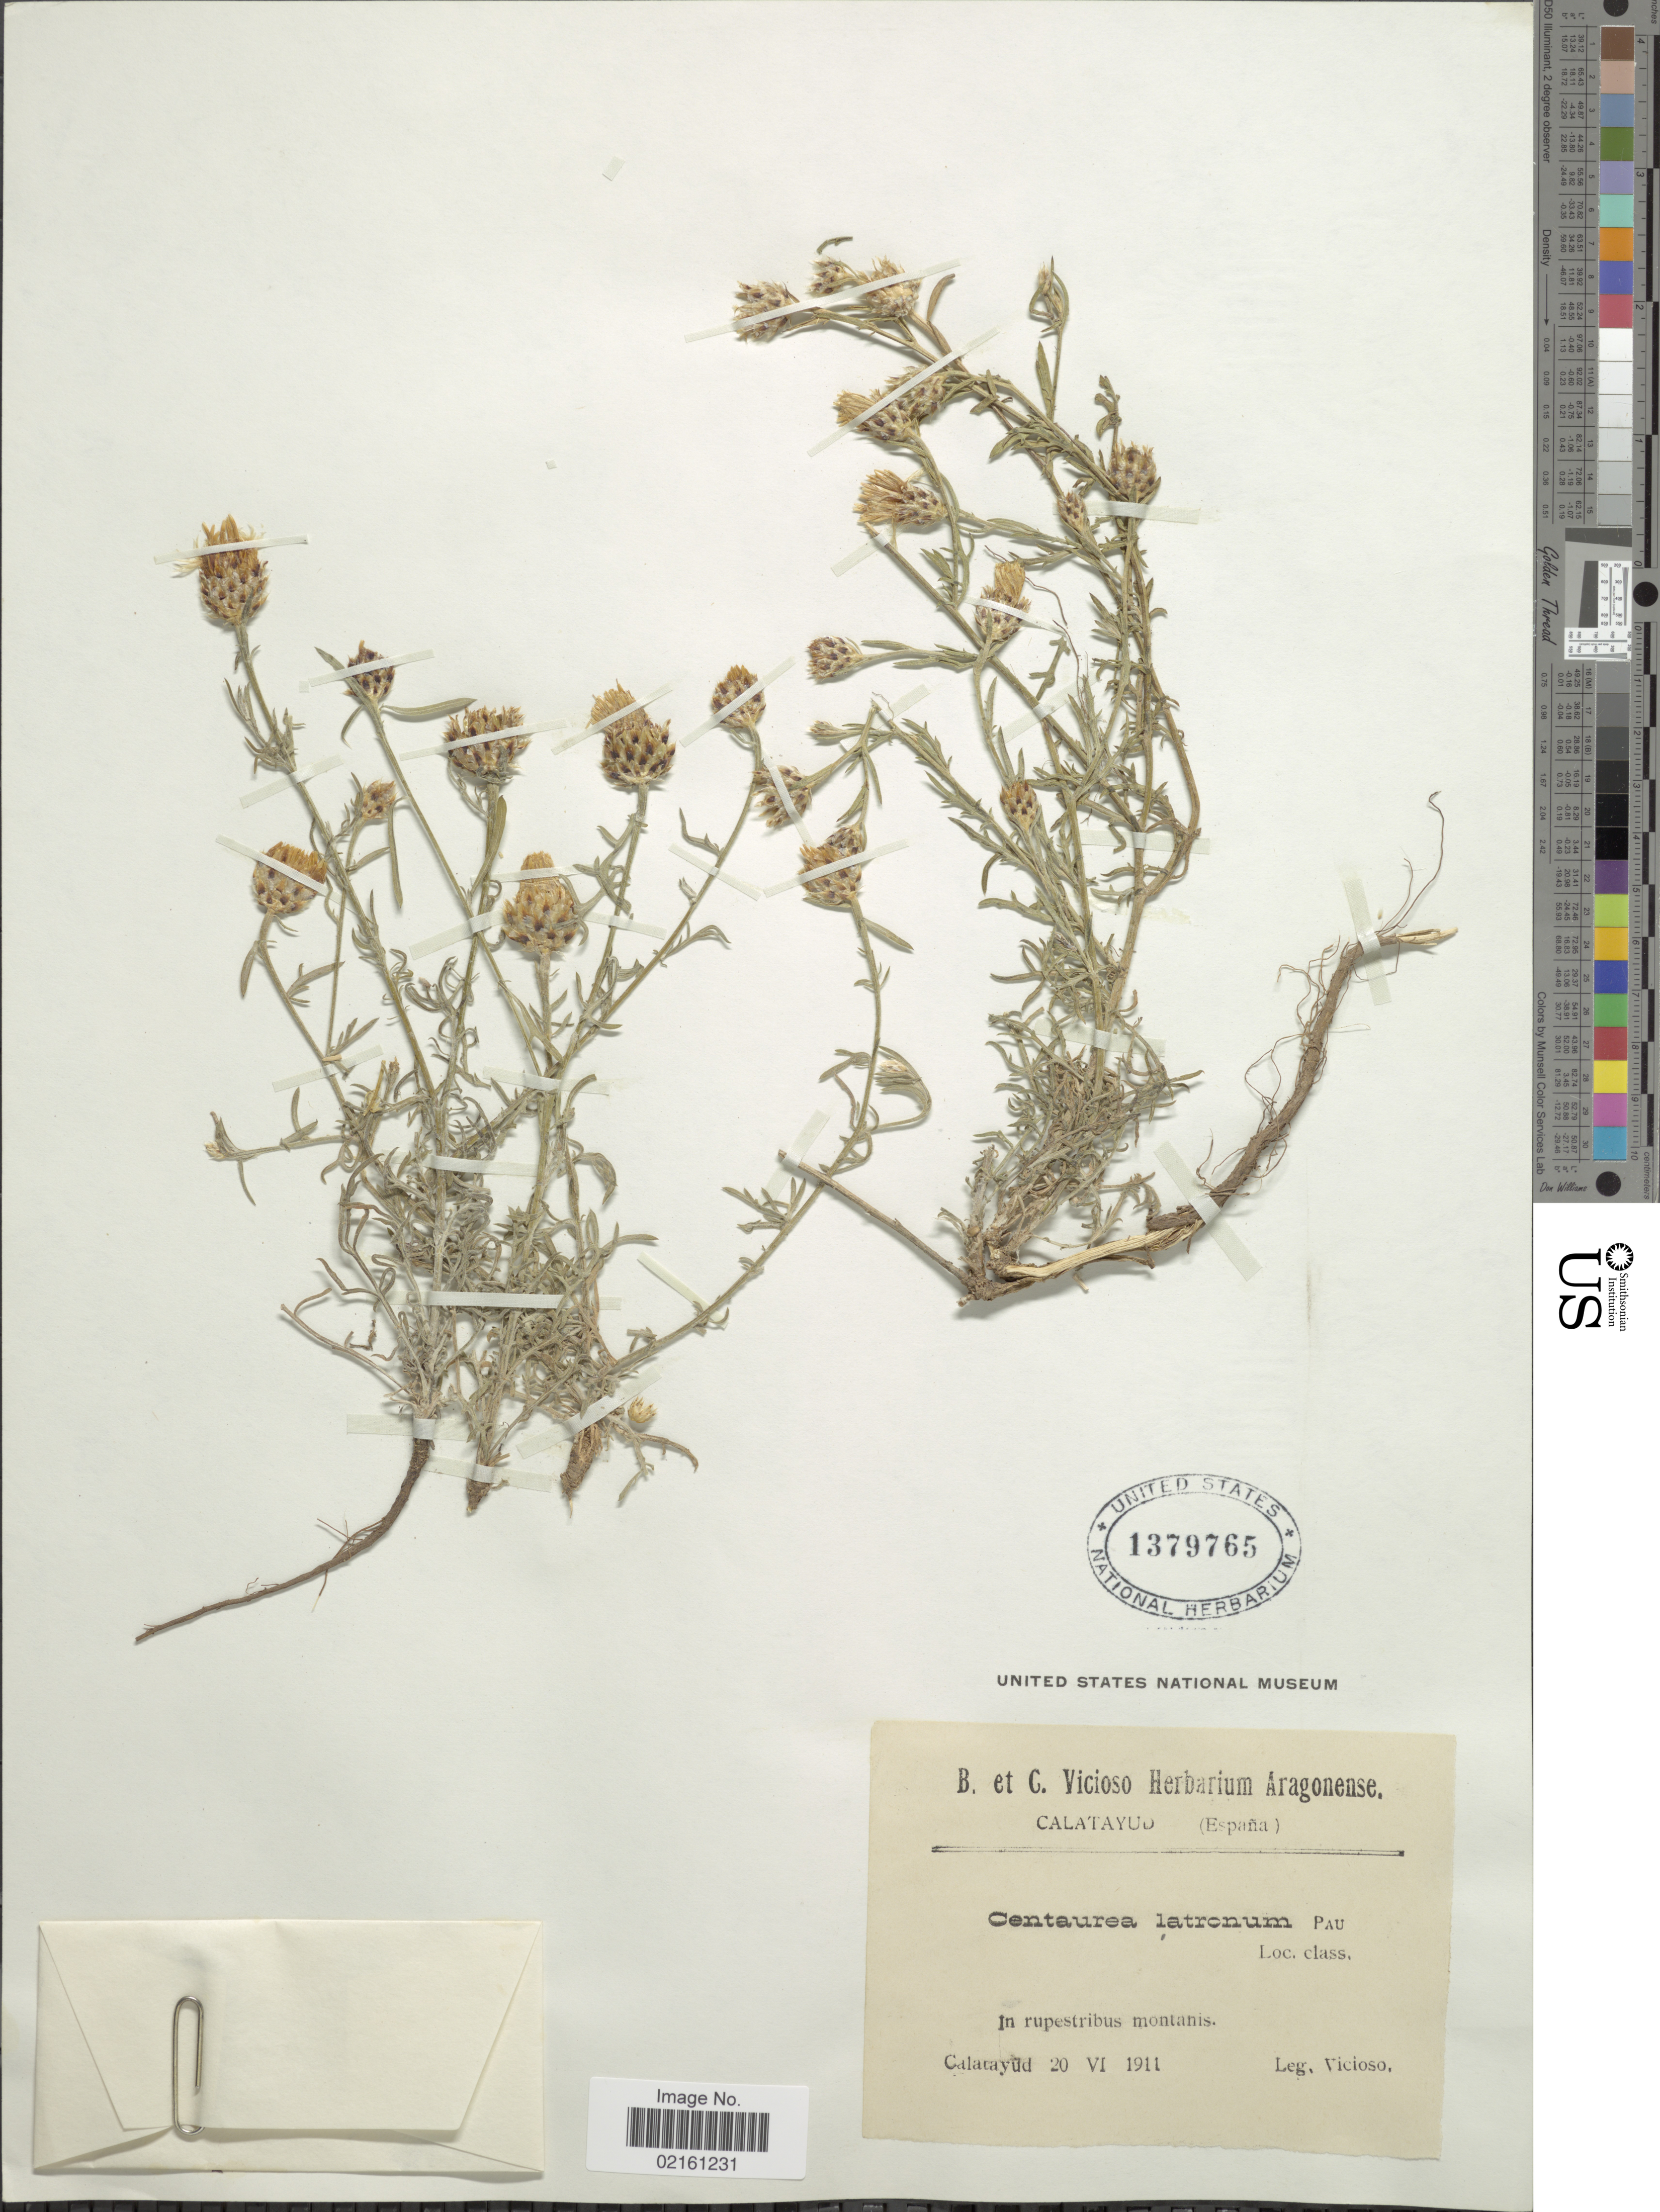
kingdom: Plantae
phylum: Tracheophyta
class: Magnoliopsida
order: Asterales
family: Asteraceae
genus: Centaurea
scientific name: Centaurea alba subsp. latronum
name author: (M. Pau) Dostál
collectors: Vicioso, B. & C. Vicioso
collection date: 1911-06-20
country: Spain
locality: Calatayud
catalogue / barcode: US 1379765